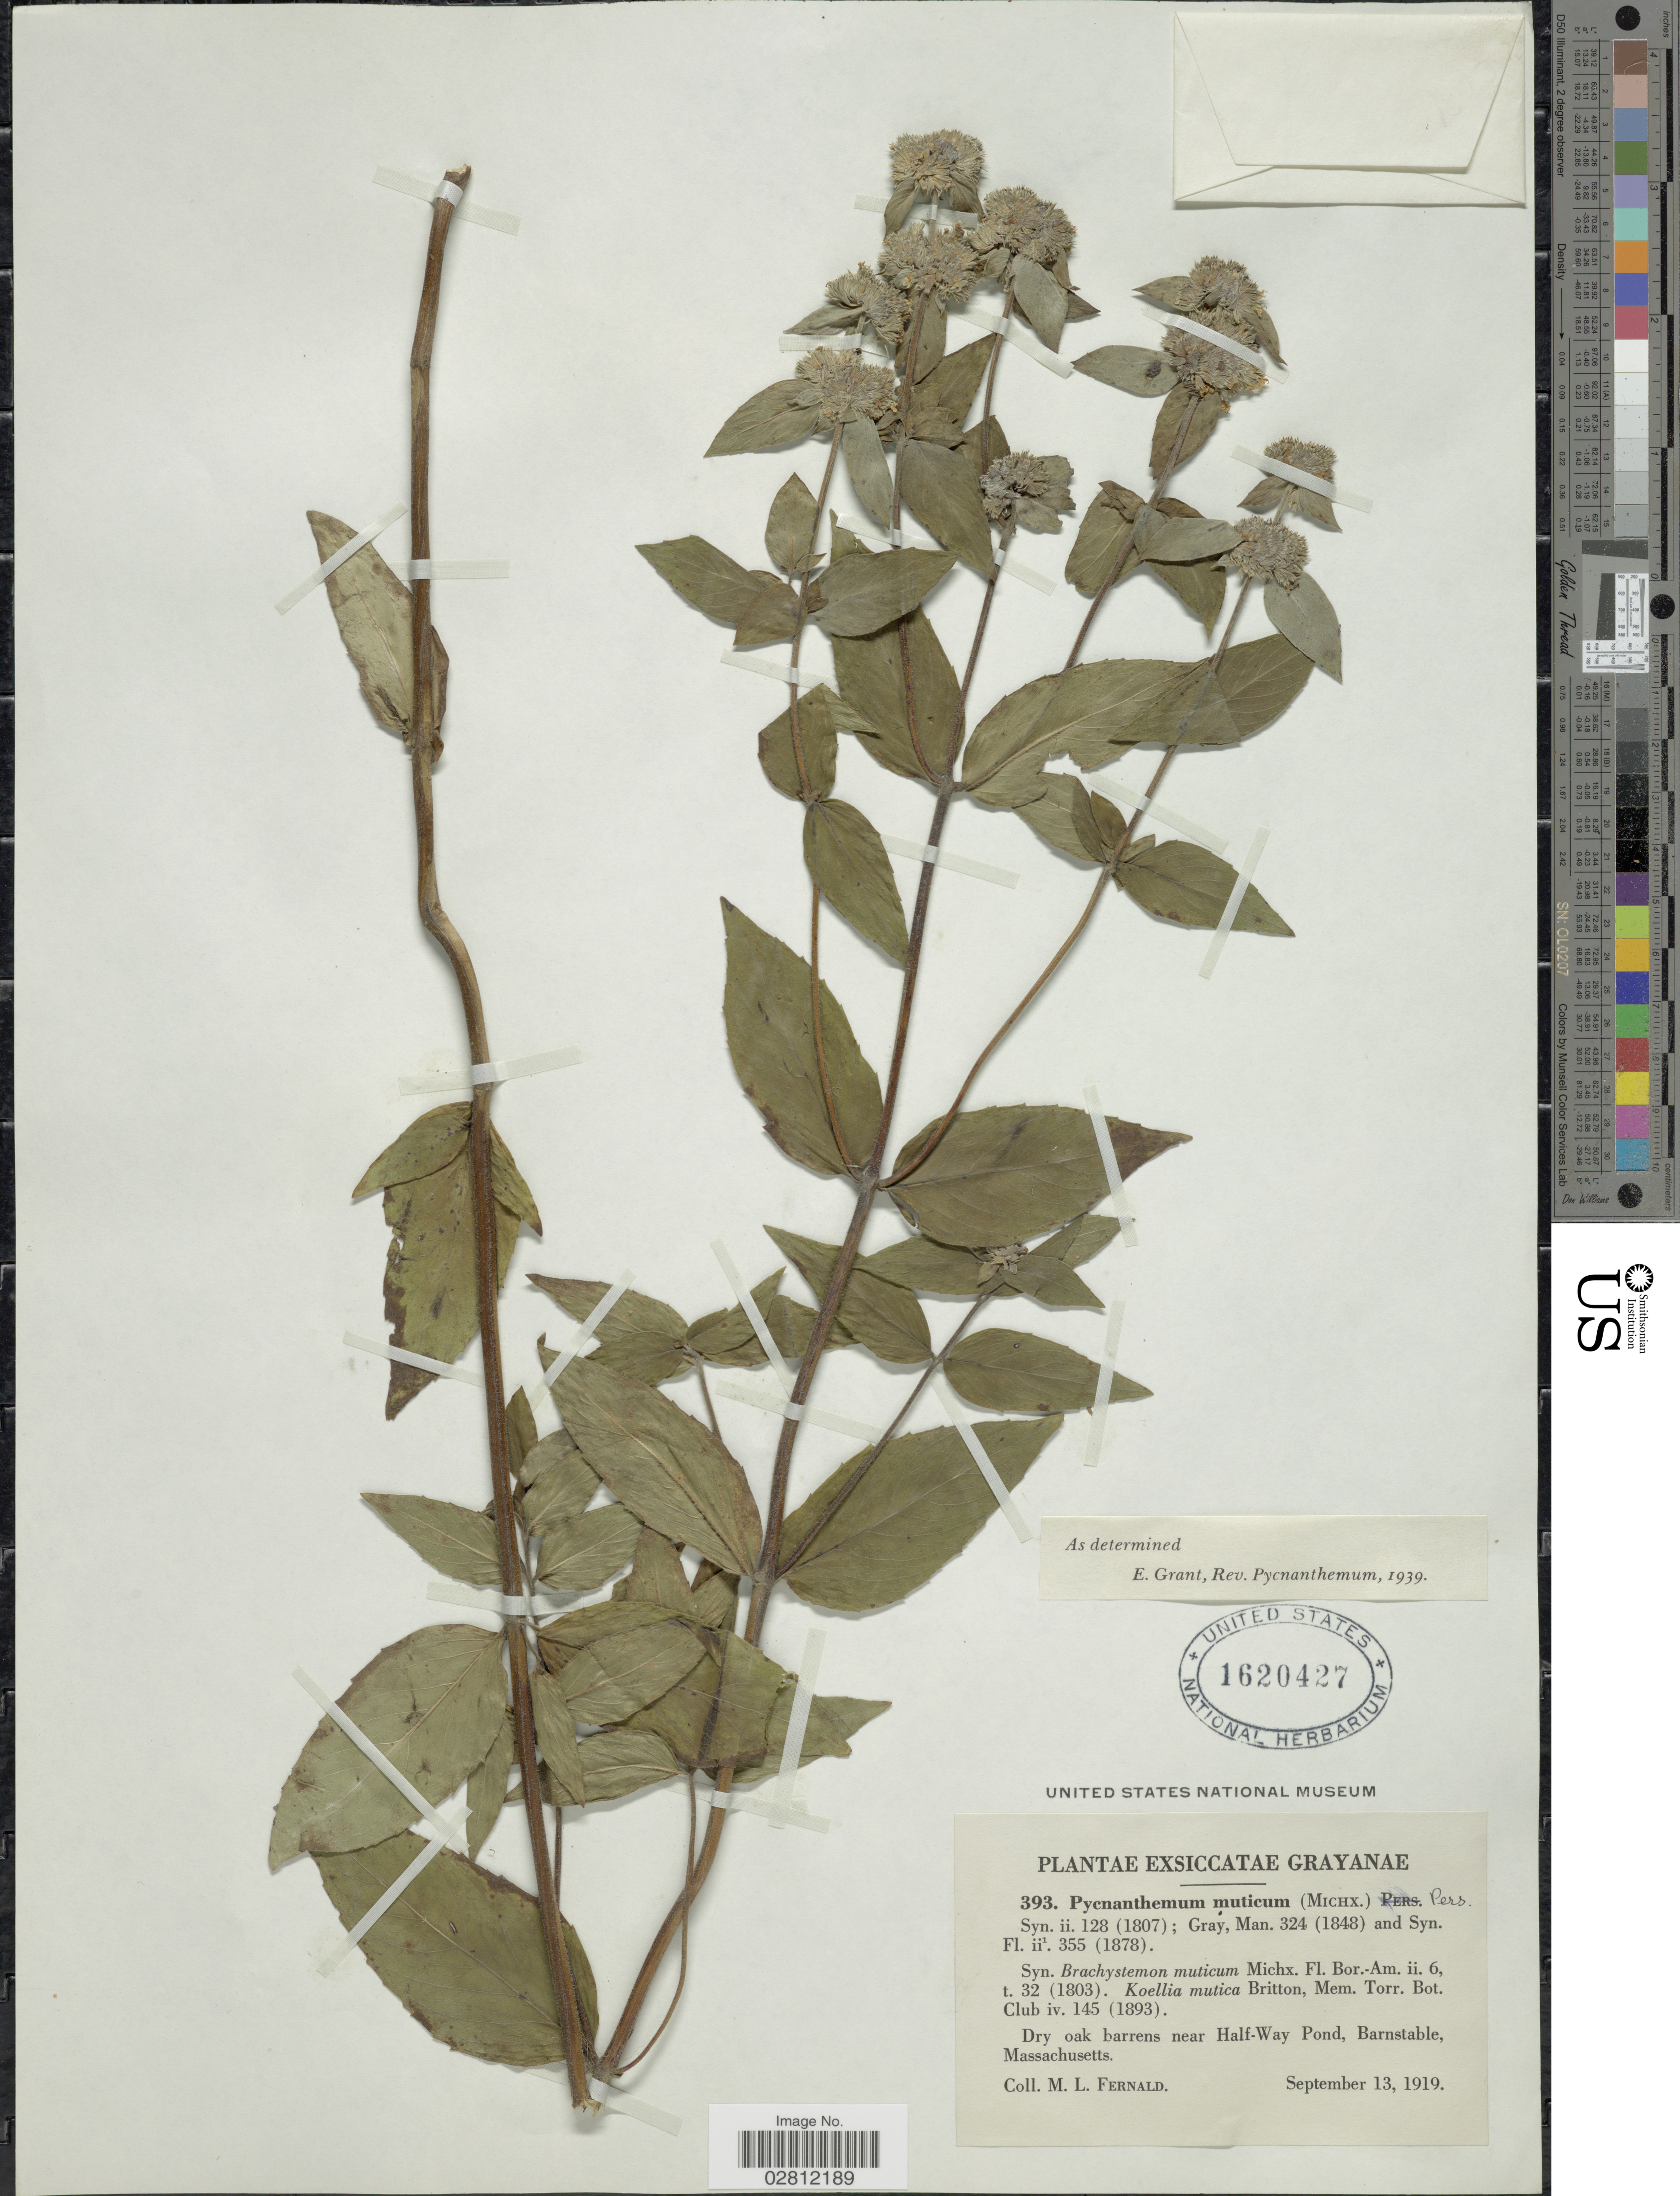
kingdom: Plantae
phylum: Tracheophyta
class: Magnoliopsida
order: Lamiales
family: Lamiaceae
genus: Pycnanthemum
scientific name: Pycnanthemum muticum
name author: (Michx.) Pers.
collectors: M. L. Fernald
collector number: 393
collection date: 1919-09-13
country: United States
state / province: Massachusetts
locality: Dry oak barrens near Half-Way Pond, Barnstable.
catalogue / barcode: US 1620427